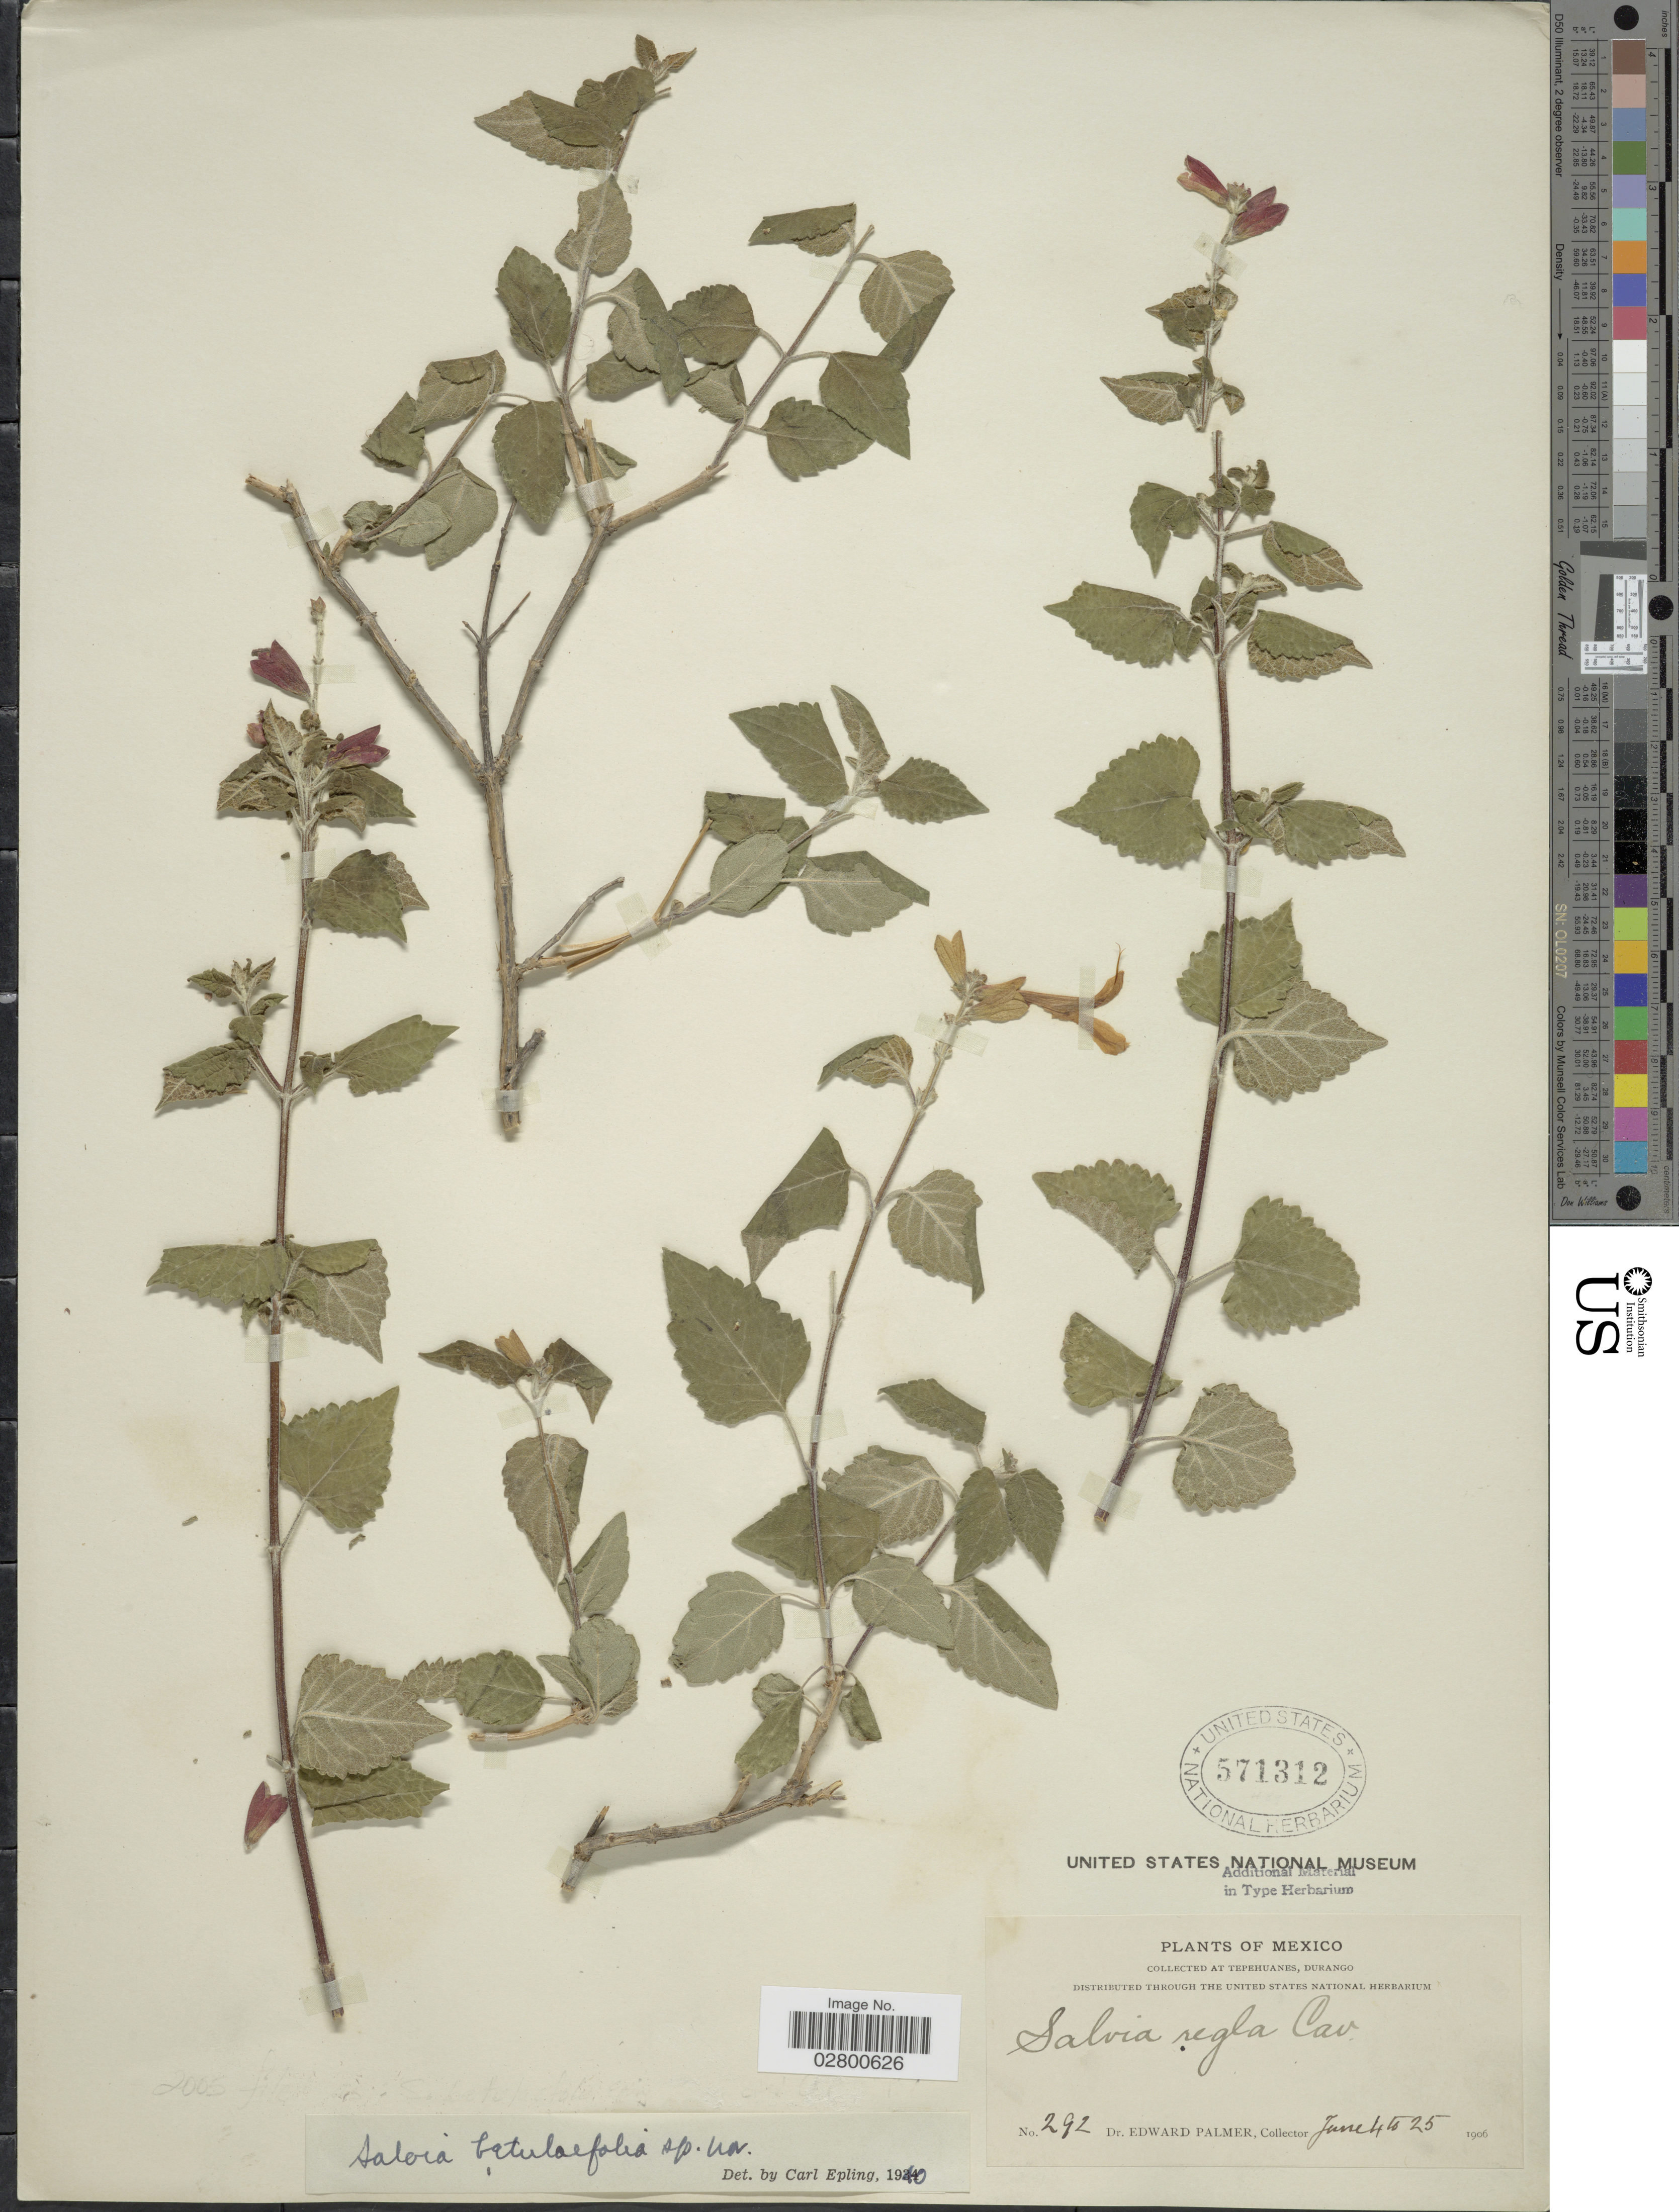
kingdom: Plantae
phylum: Tracheophyta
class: Magnoliopsida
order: Lamiales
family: Lamiaceae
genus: Salvia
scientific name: Salvia betulifolia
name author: Epling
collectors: E. Palmer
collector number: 292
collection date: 1906-06-04/1906-06-25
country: Mexico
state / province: Durango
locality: At Tepehuanes.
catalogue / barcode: US 571312